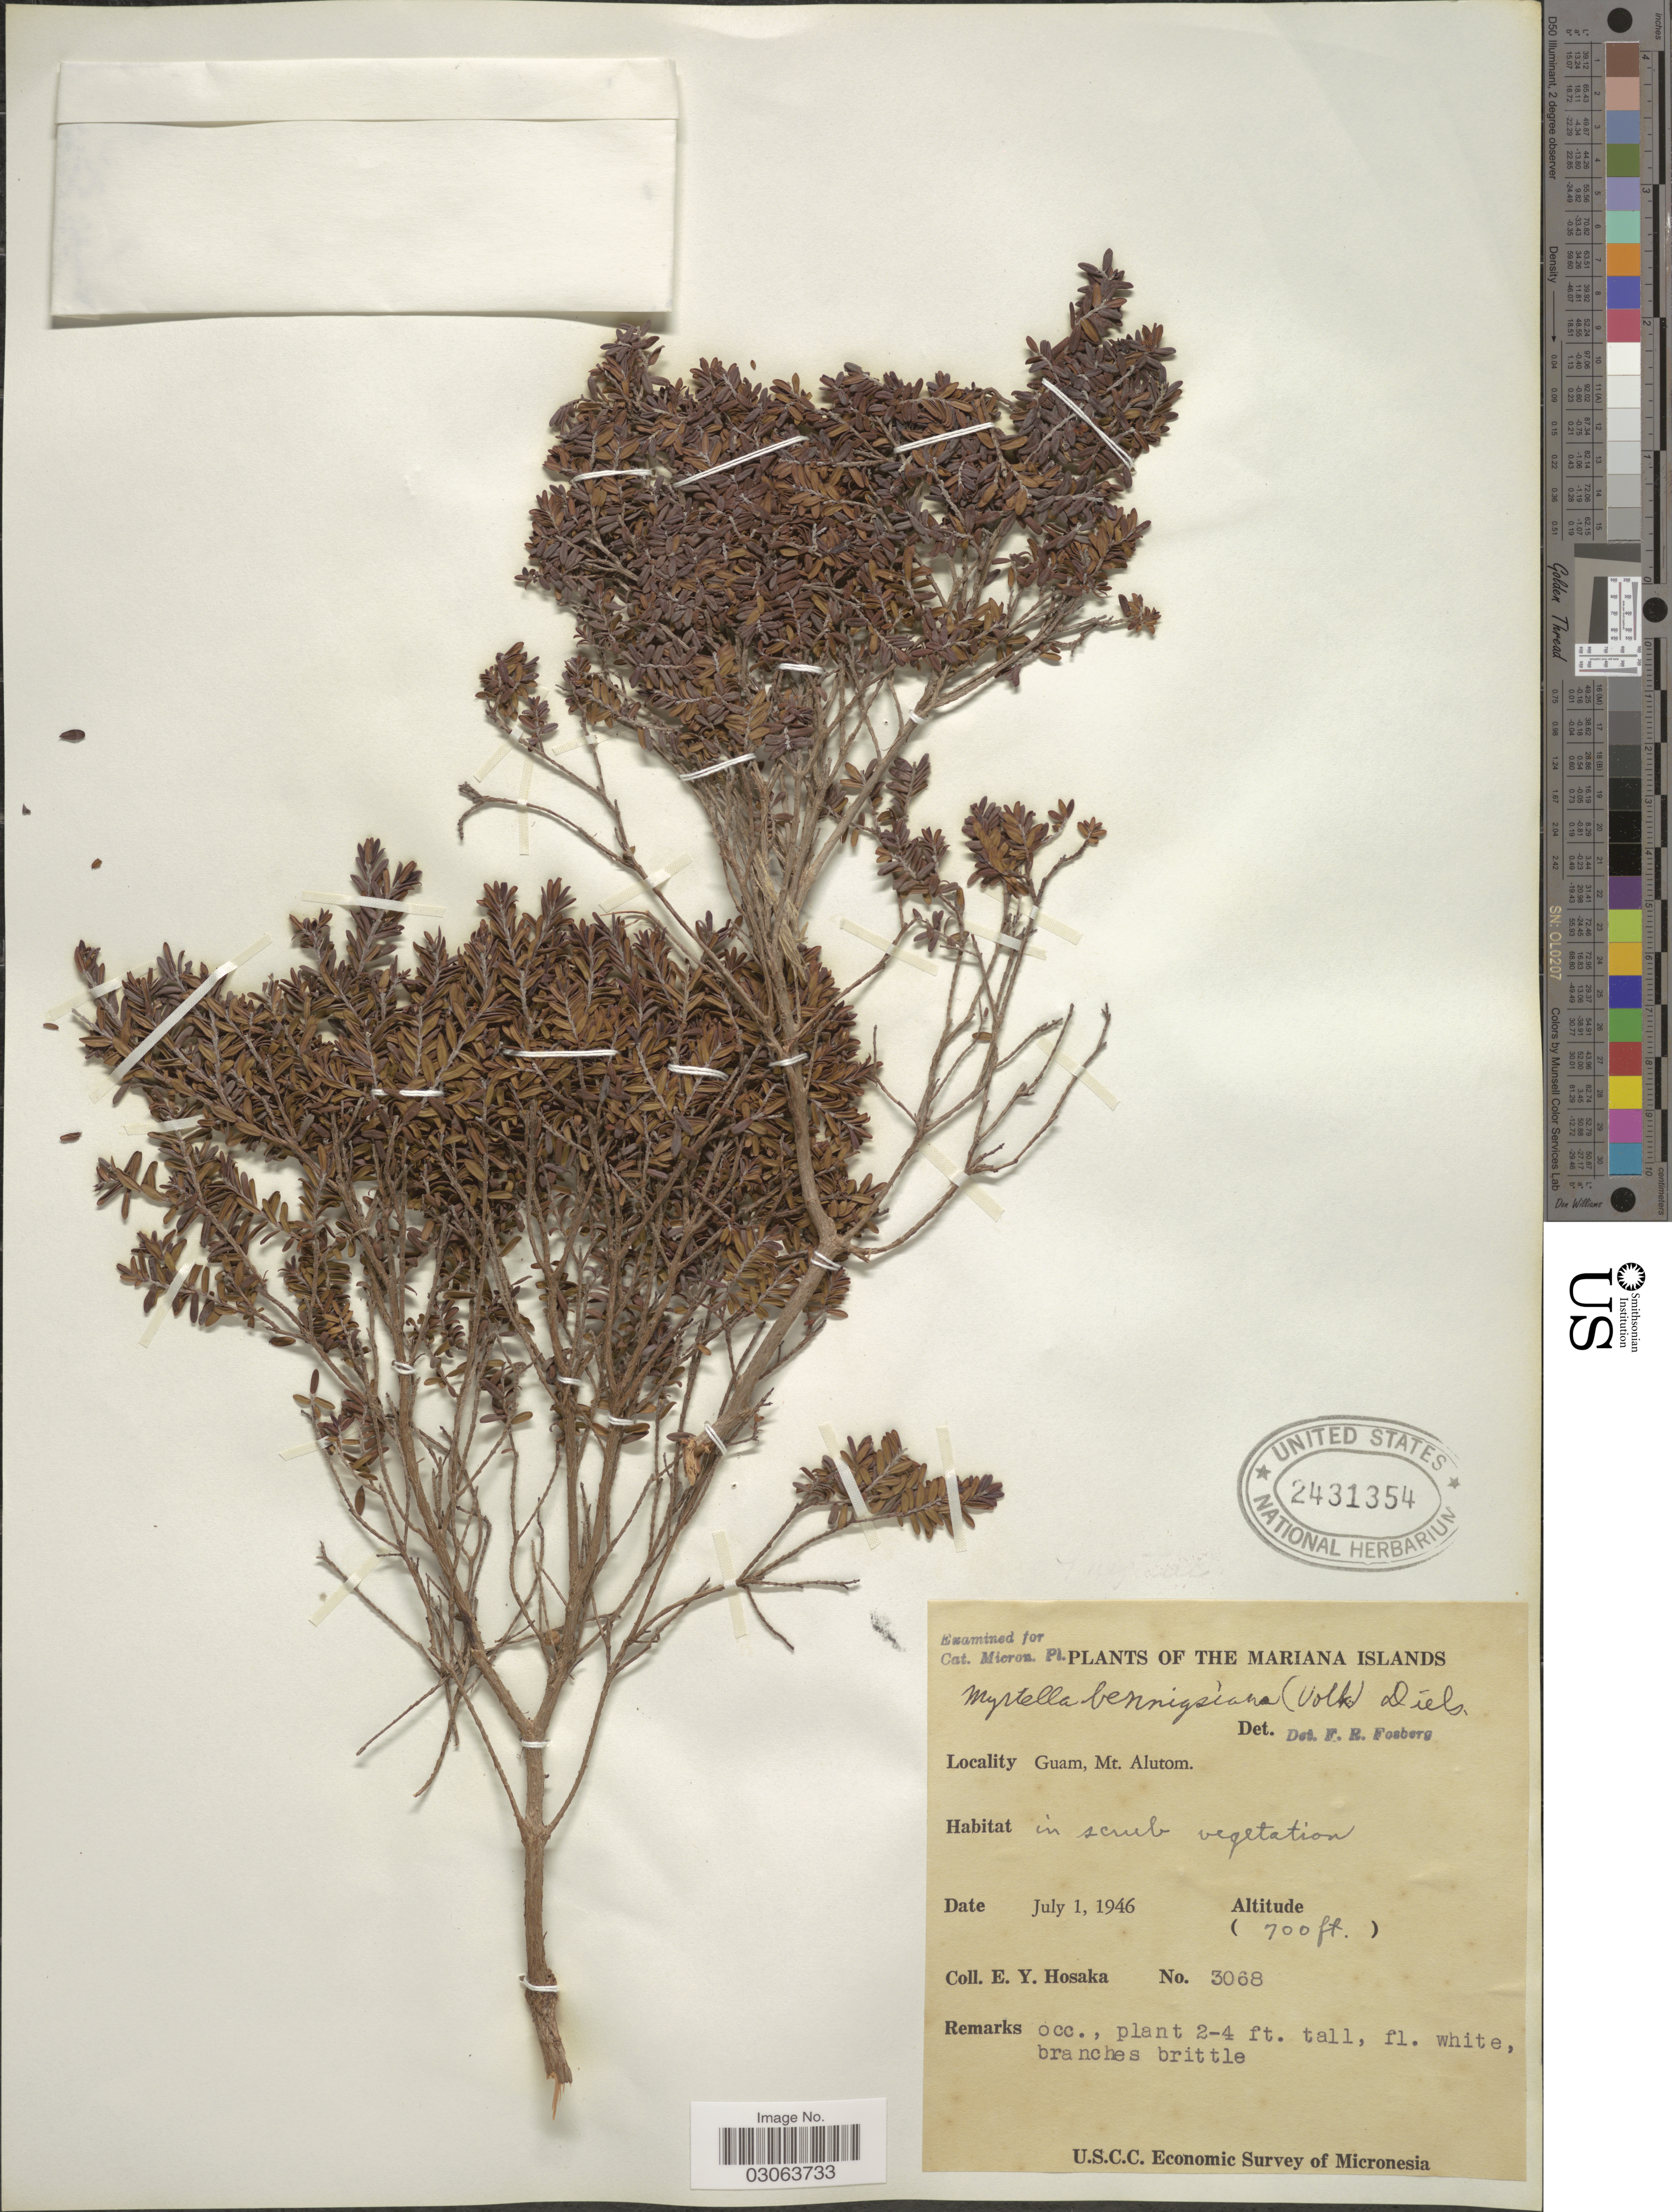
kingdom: Plantae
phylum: Tracheophyta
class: Magnoliopsida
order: Myrtales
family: Myrtaceae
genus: Myrtella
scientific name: Myrtella bennigseniana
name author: (Volkens) Diels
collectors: E. Y. Hosaka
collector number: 3068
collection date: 1946-07-01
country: Guam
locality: The Mariana Islands, Guam, Mt. Alutom.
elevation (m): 213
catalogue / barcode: US 2431354